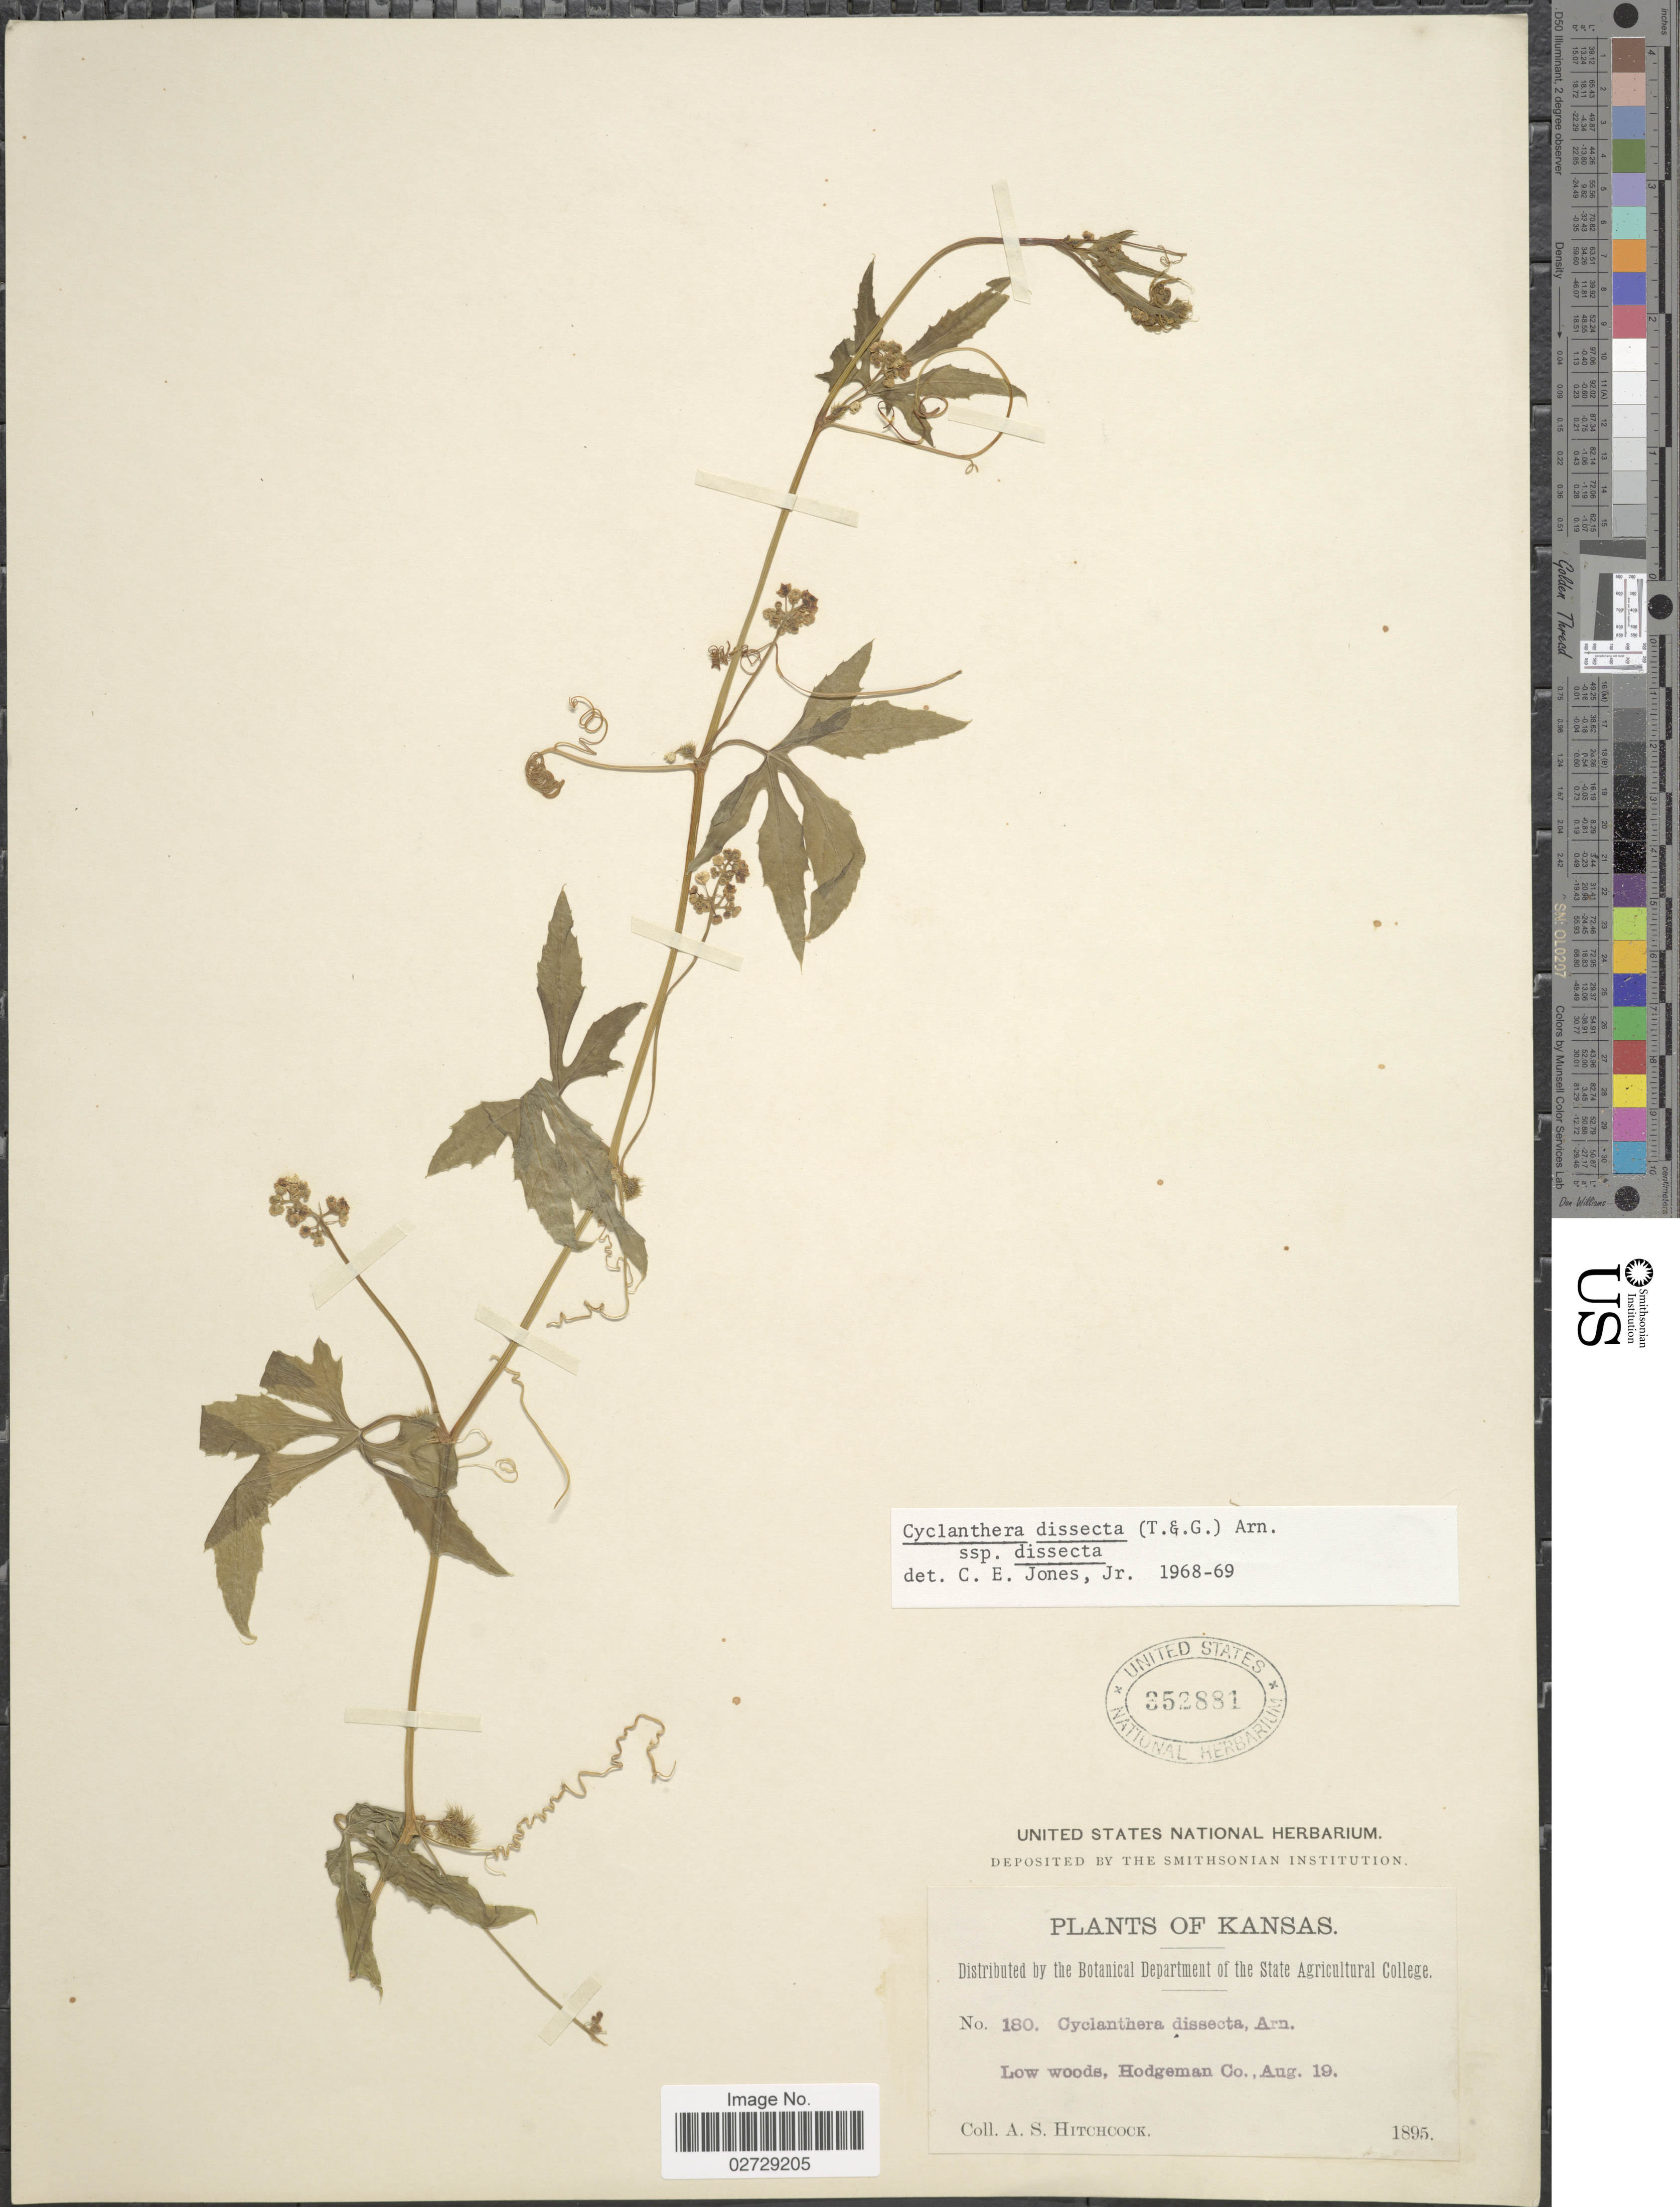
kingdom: Plantae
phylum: Tracheophyta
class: Magnoliopsida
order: Cucurbitales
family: Cucurbitaceae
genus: Cyclanthera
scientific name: Cyclanthera dissecta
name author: (Torr. & A. Gray) Arn.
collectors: A. S. Hitchcock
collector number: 180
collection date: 1895-08-19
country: United States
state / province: Kansas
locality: Low woods, Hodgeman Co.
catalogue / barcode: US 352881